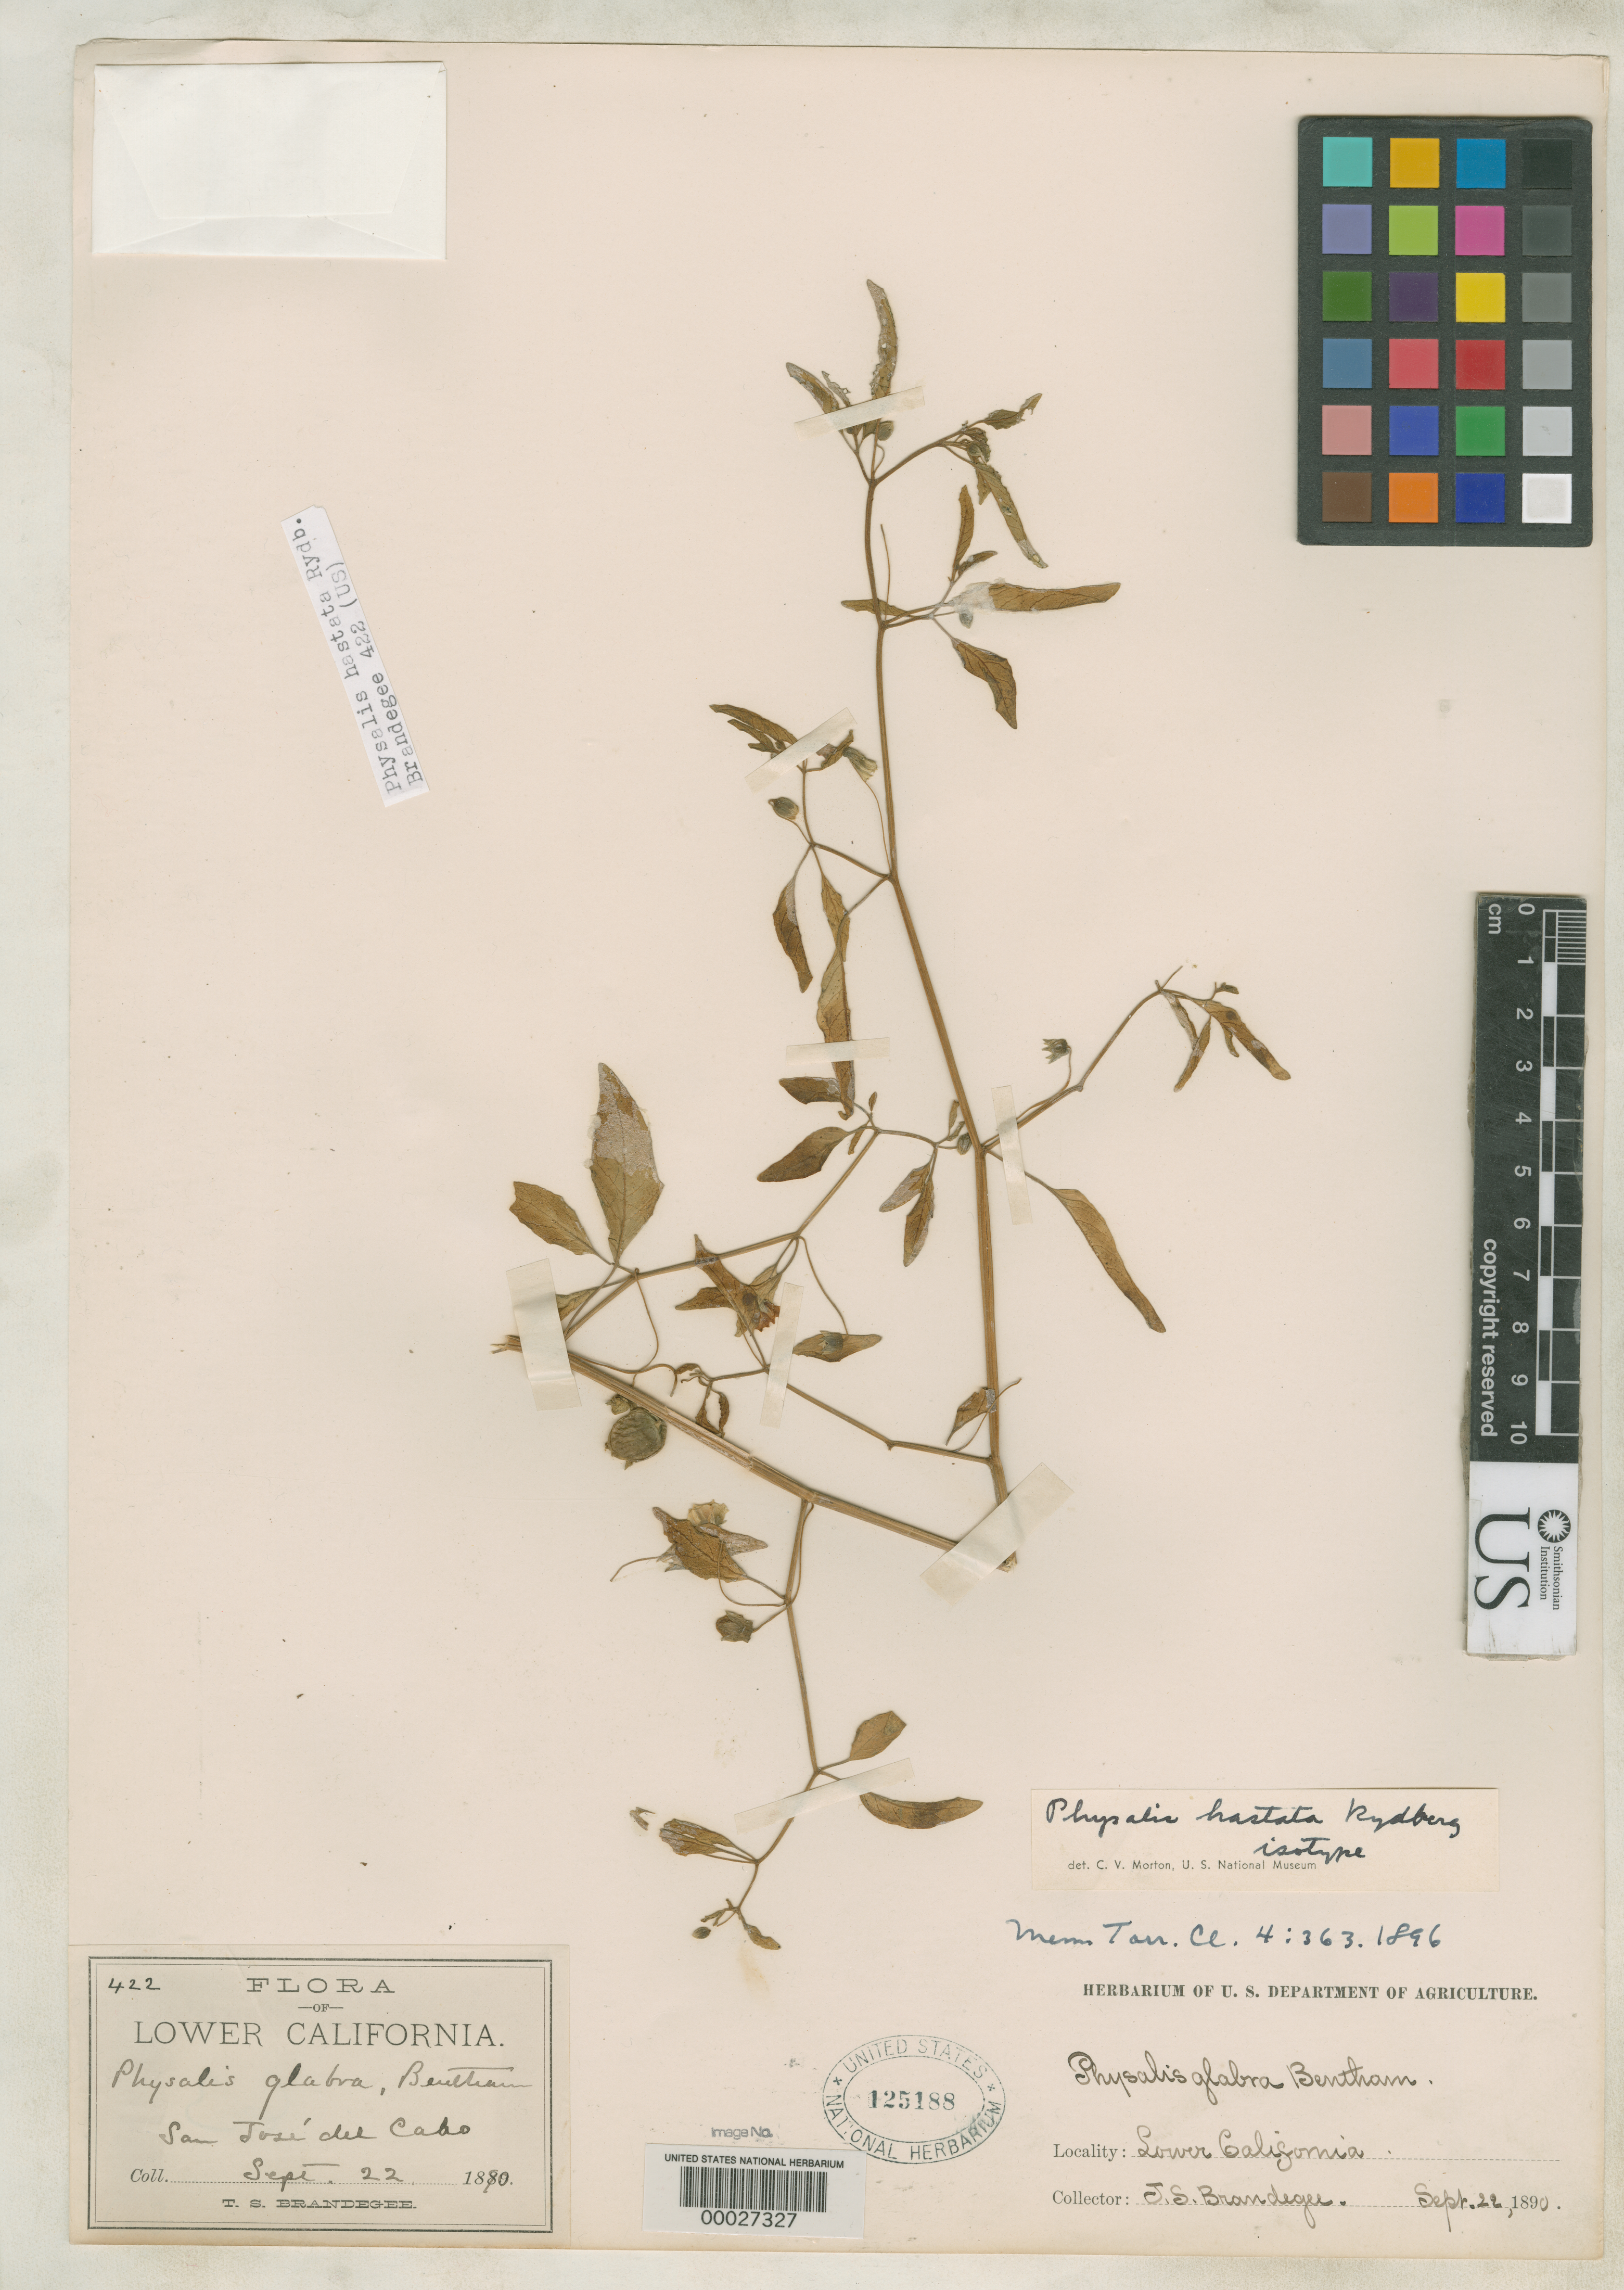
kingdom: Plantae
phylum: Tracheophyta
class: Magnoliopsida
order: Solanales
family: Solanaceae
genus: Physalis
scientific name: Physalis hastata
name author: Rydb.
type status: Isotype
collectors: T. S. Brandegee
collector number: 422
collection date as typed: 22 Sep 1890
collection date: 1890-09-22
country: Mexico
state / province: Baja California Sur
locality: San José del Cabo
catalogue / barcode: US 125188